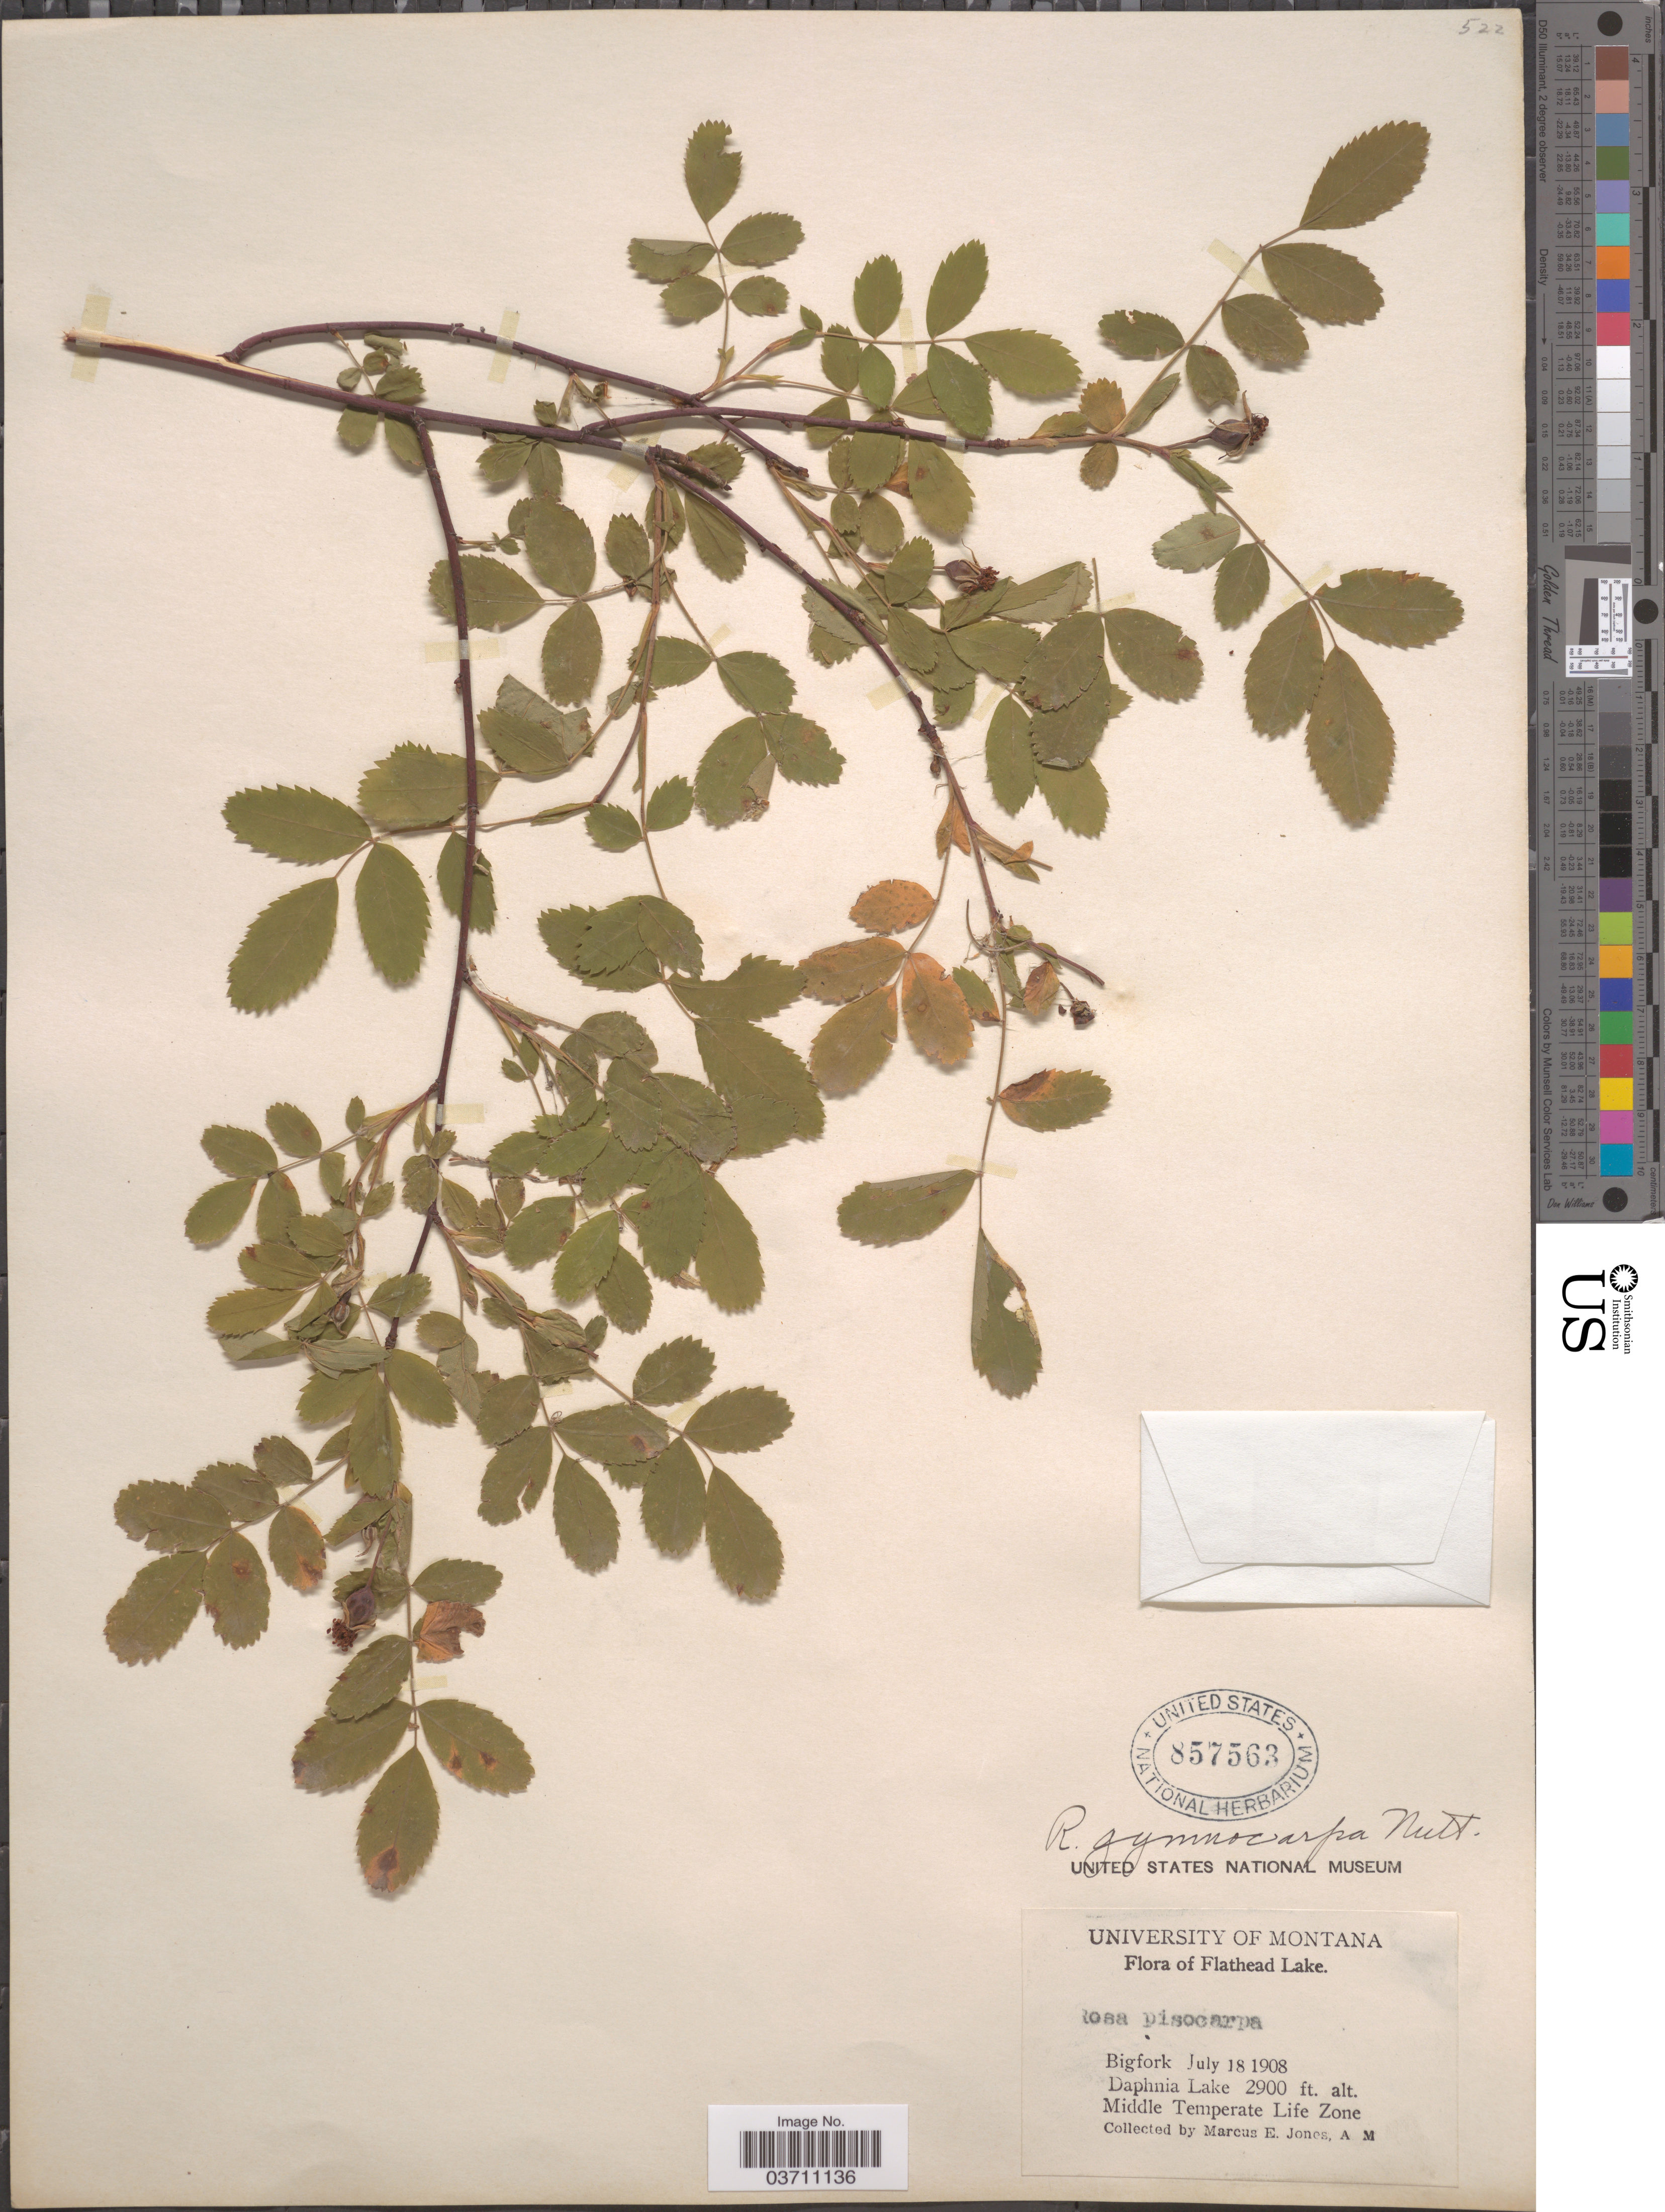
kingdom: Plantae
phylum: Tracheophyta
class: Magnoliopsida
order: Rosales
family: Rosaceae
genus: Rosa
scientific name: Rosa gymnocarpa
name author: Nutt.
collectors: M. E. Jones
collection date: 1908-07-18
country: United States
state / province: Montana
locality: Flathead Lake. Bigfork. Daphnia Lake. Middle Temperate Life Zone.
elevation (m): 884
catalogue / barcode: US 857563